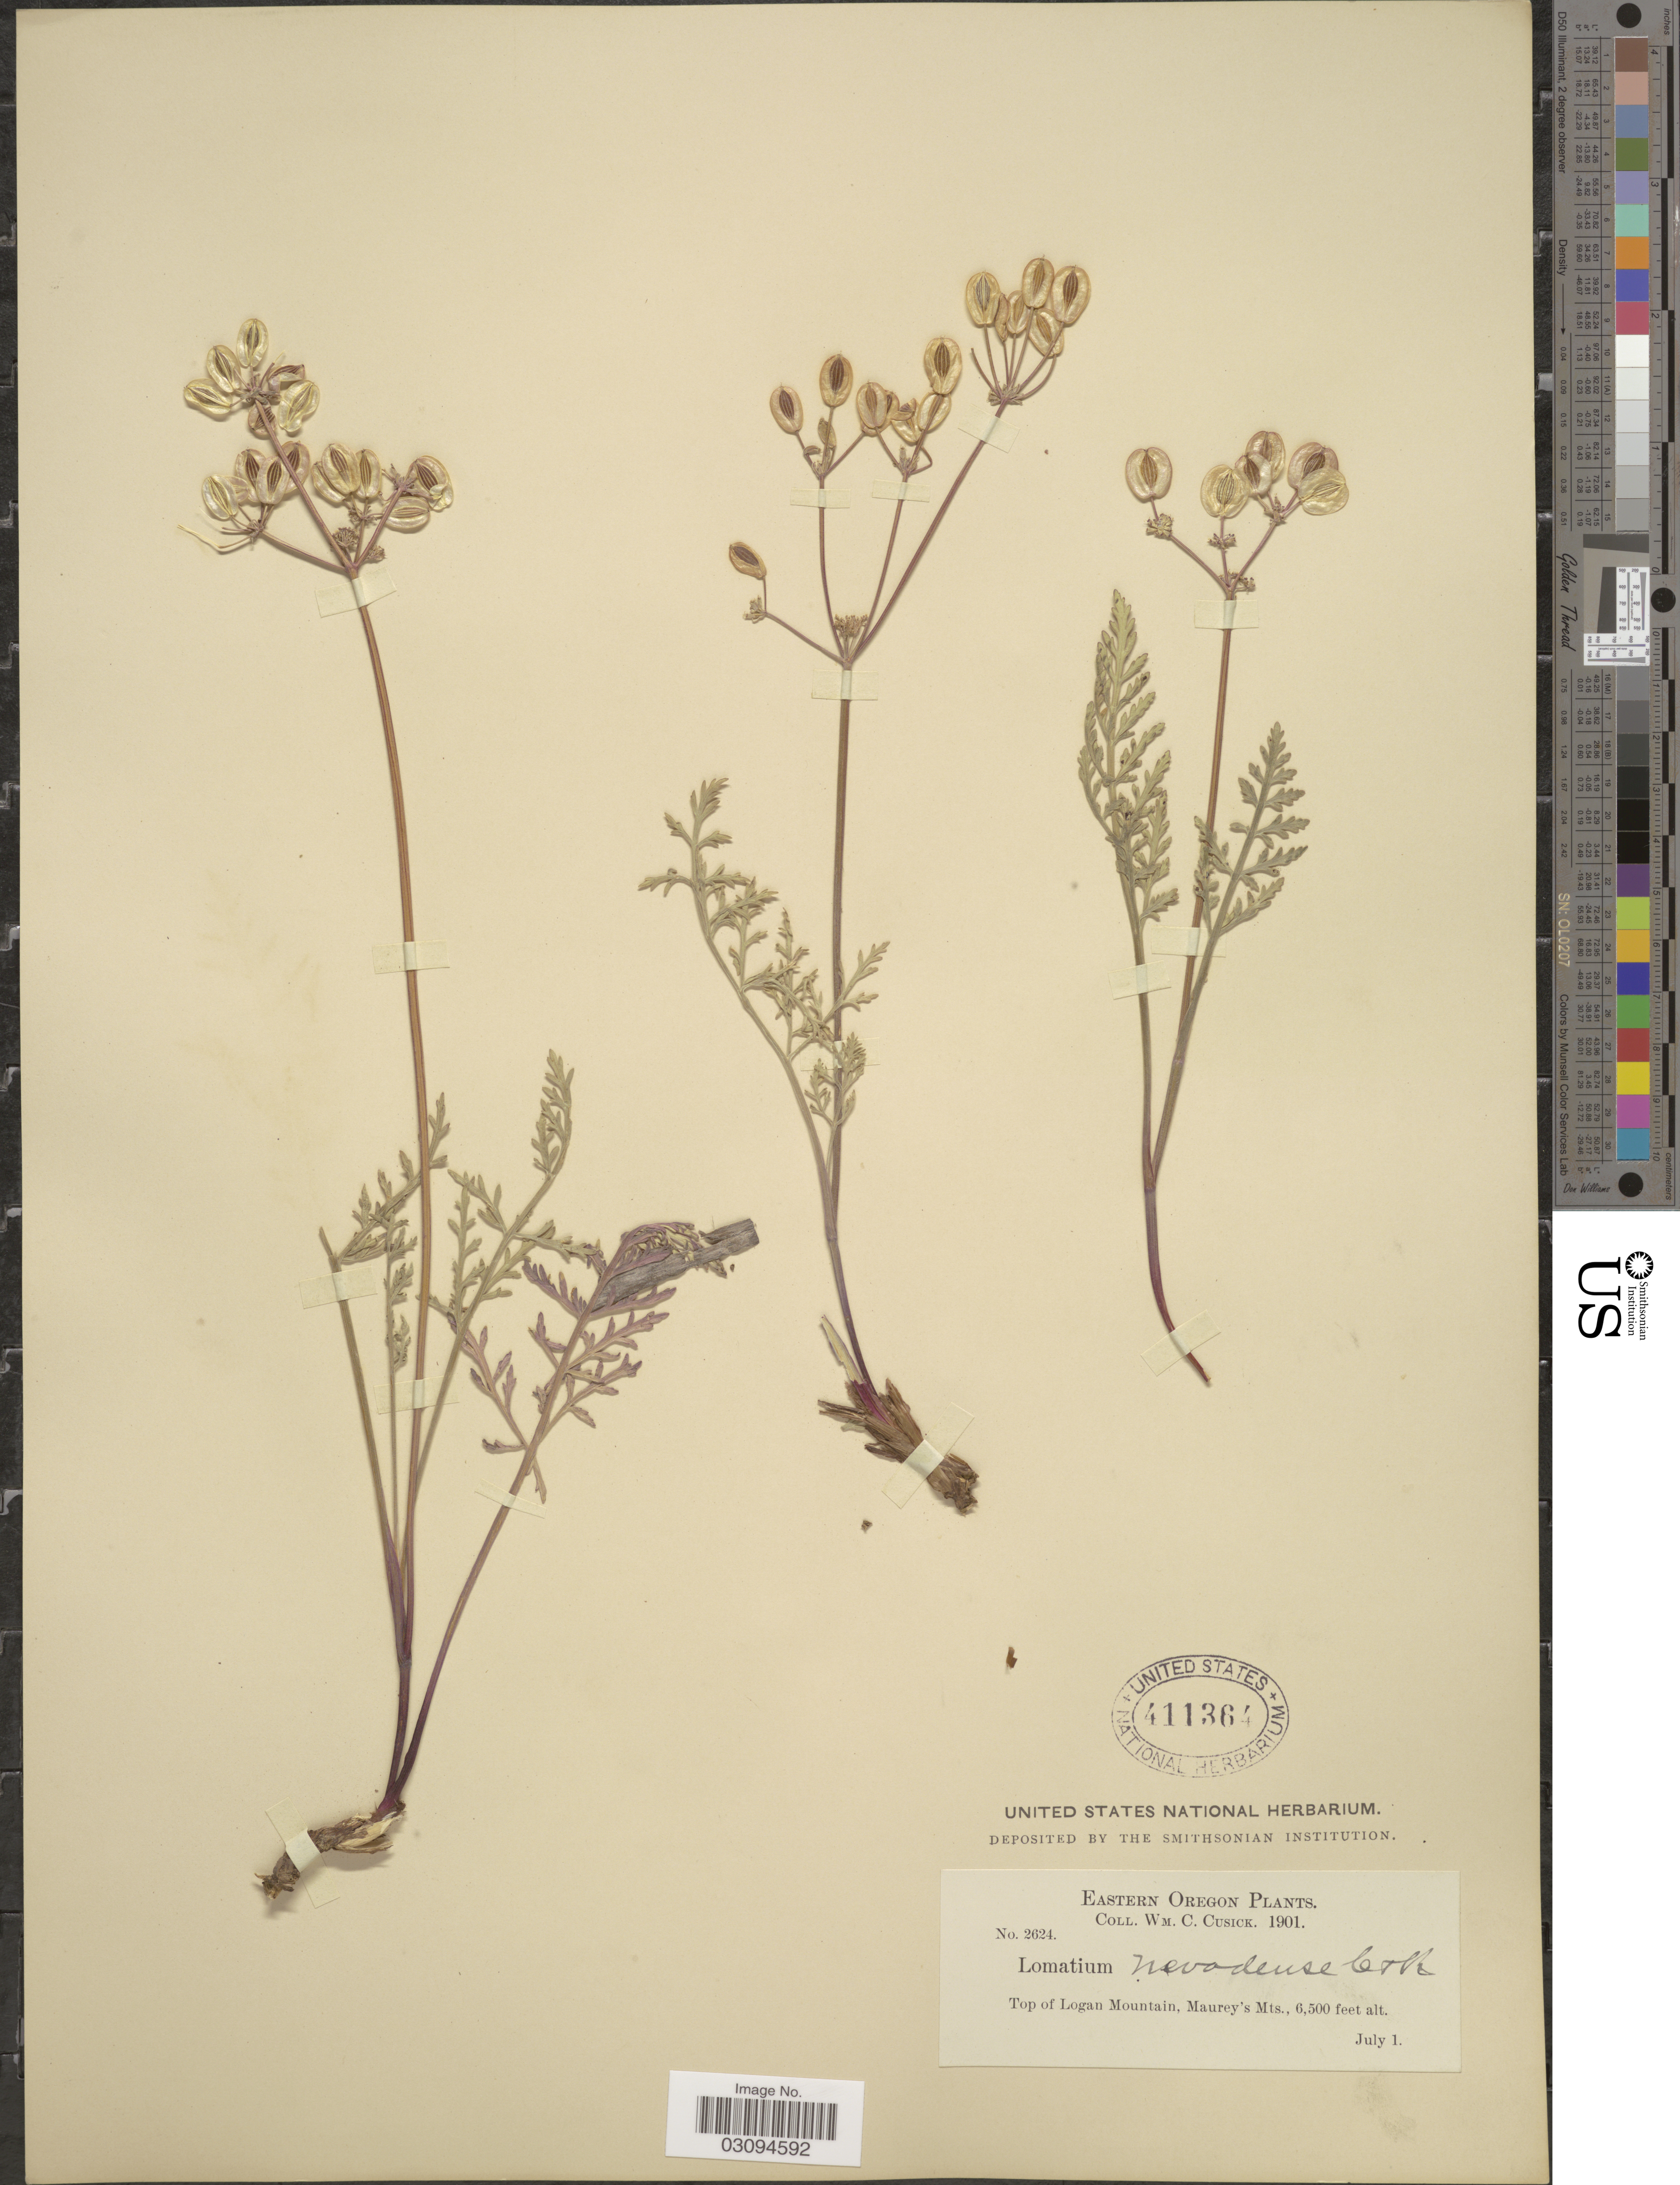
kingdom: Plantae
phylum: Tracheophyta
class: Magnoliopsida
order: Apiales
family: Apiaceae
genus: Lomatium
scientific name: Lomatium nevadense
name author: (S. Watson) J.M. Coult. & Rose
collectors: W. C. Cusick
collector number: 2624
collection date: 1901-07-01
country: United States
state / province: Oregon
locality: Eastern Oregon. Top of Logan Mountain, Maurey's Mts.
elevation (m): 1981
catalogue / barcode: US 411364